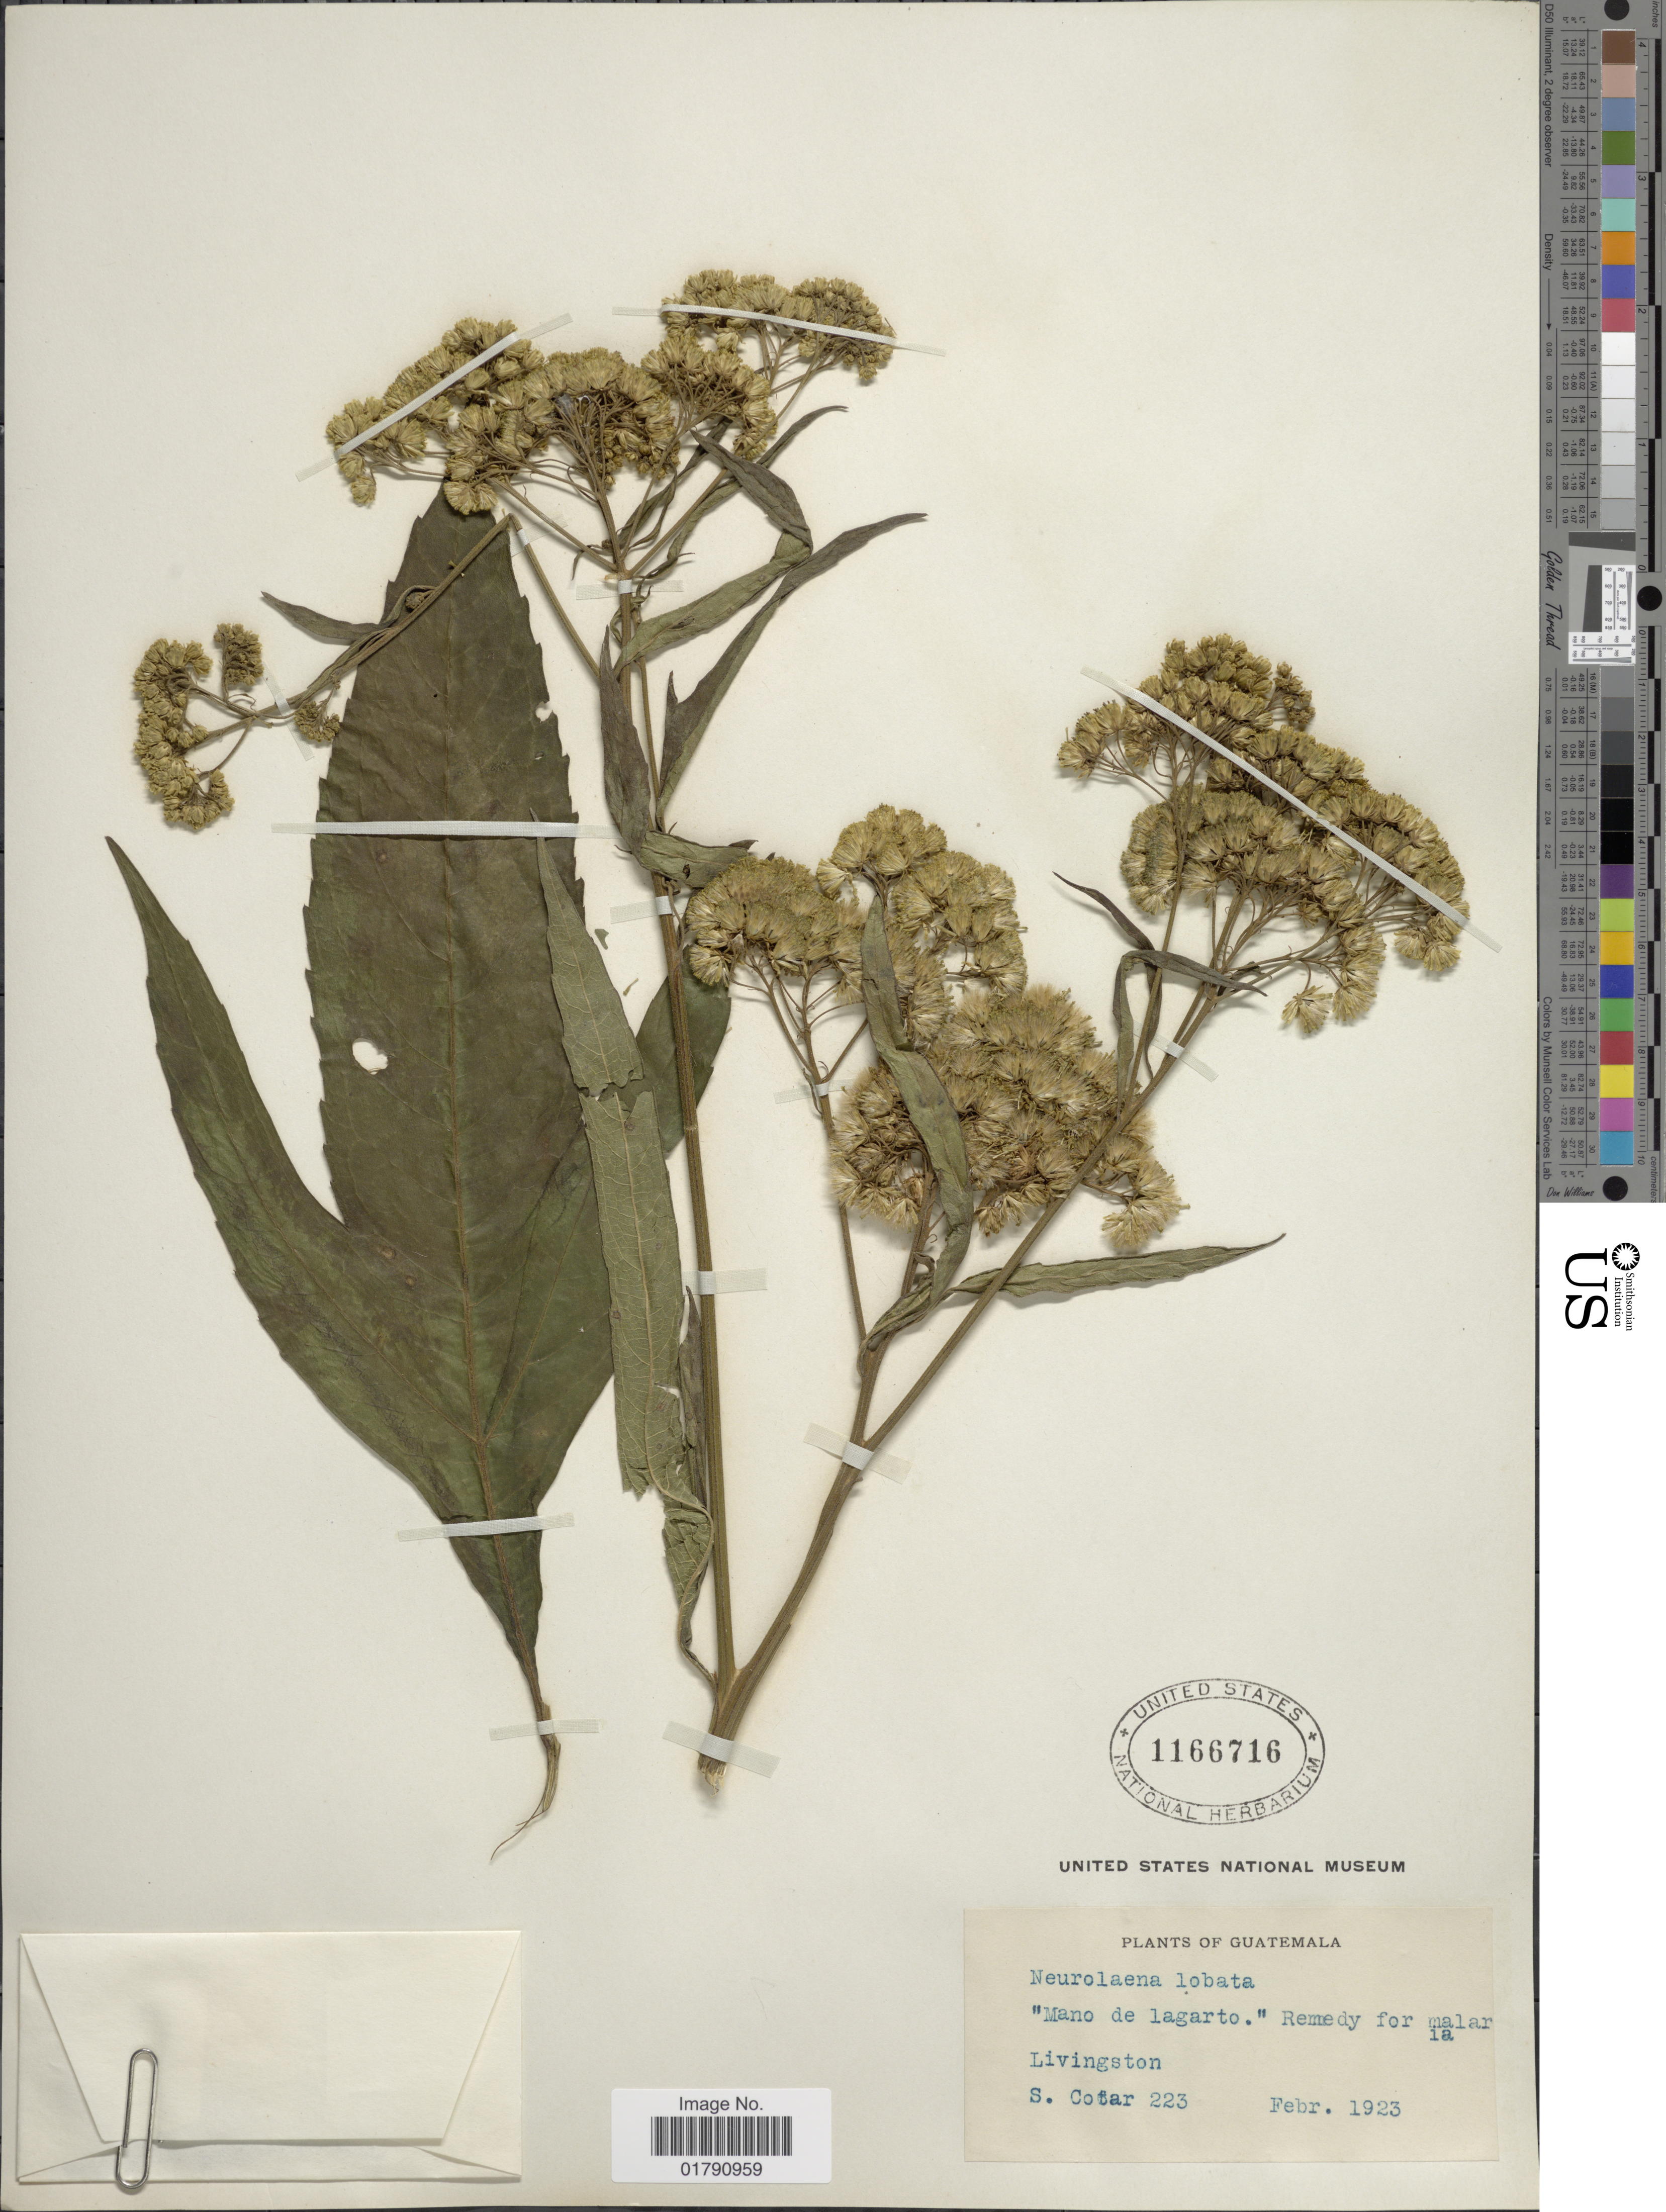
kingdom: Plantae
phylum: Tracheophyta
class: Magnoliopsida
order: Asterales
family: Asteraceae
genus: Neurolaena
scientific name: Neurolaena lobata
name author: (L.) R. Br. ex Cass.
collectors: S. Cotar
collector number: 223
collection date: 1923-02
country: Guatemala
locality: Livingston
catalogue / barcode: US 1166716